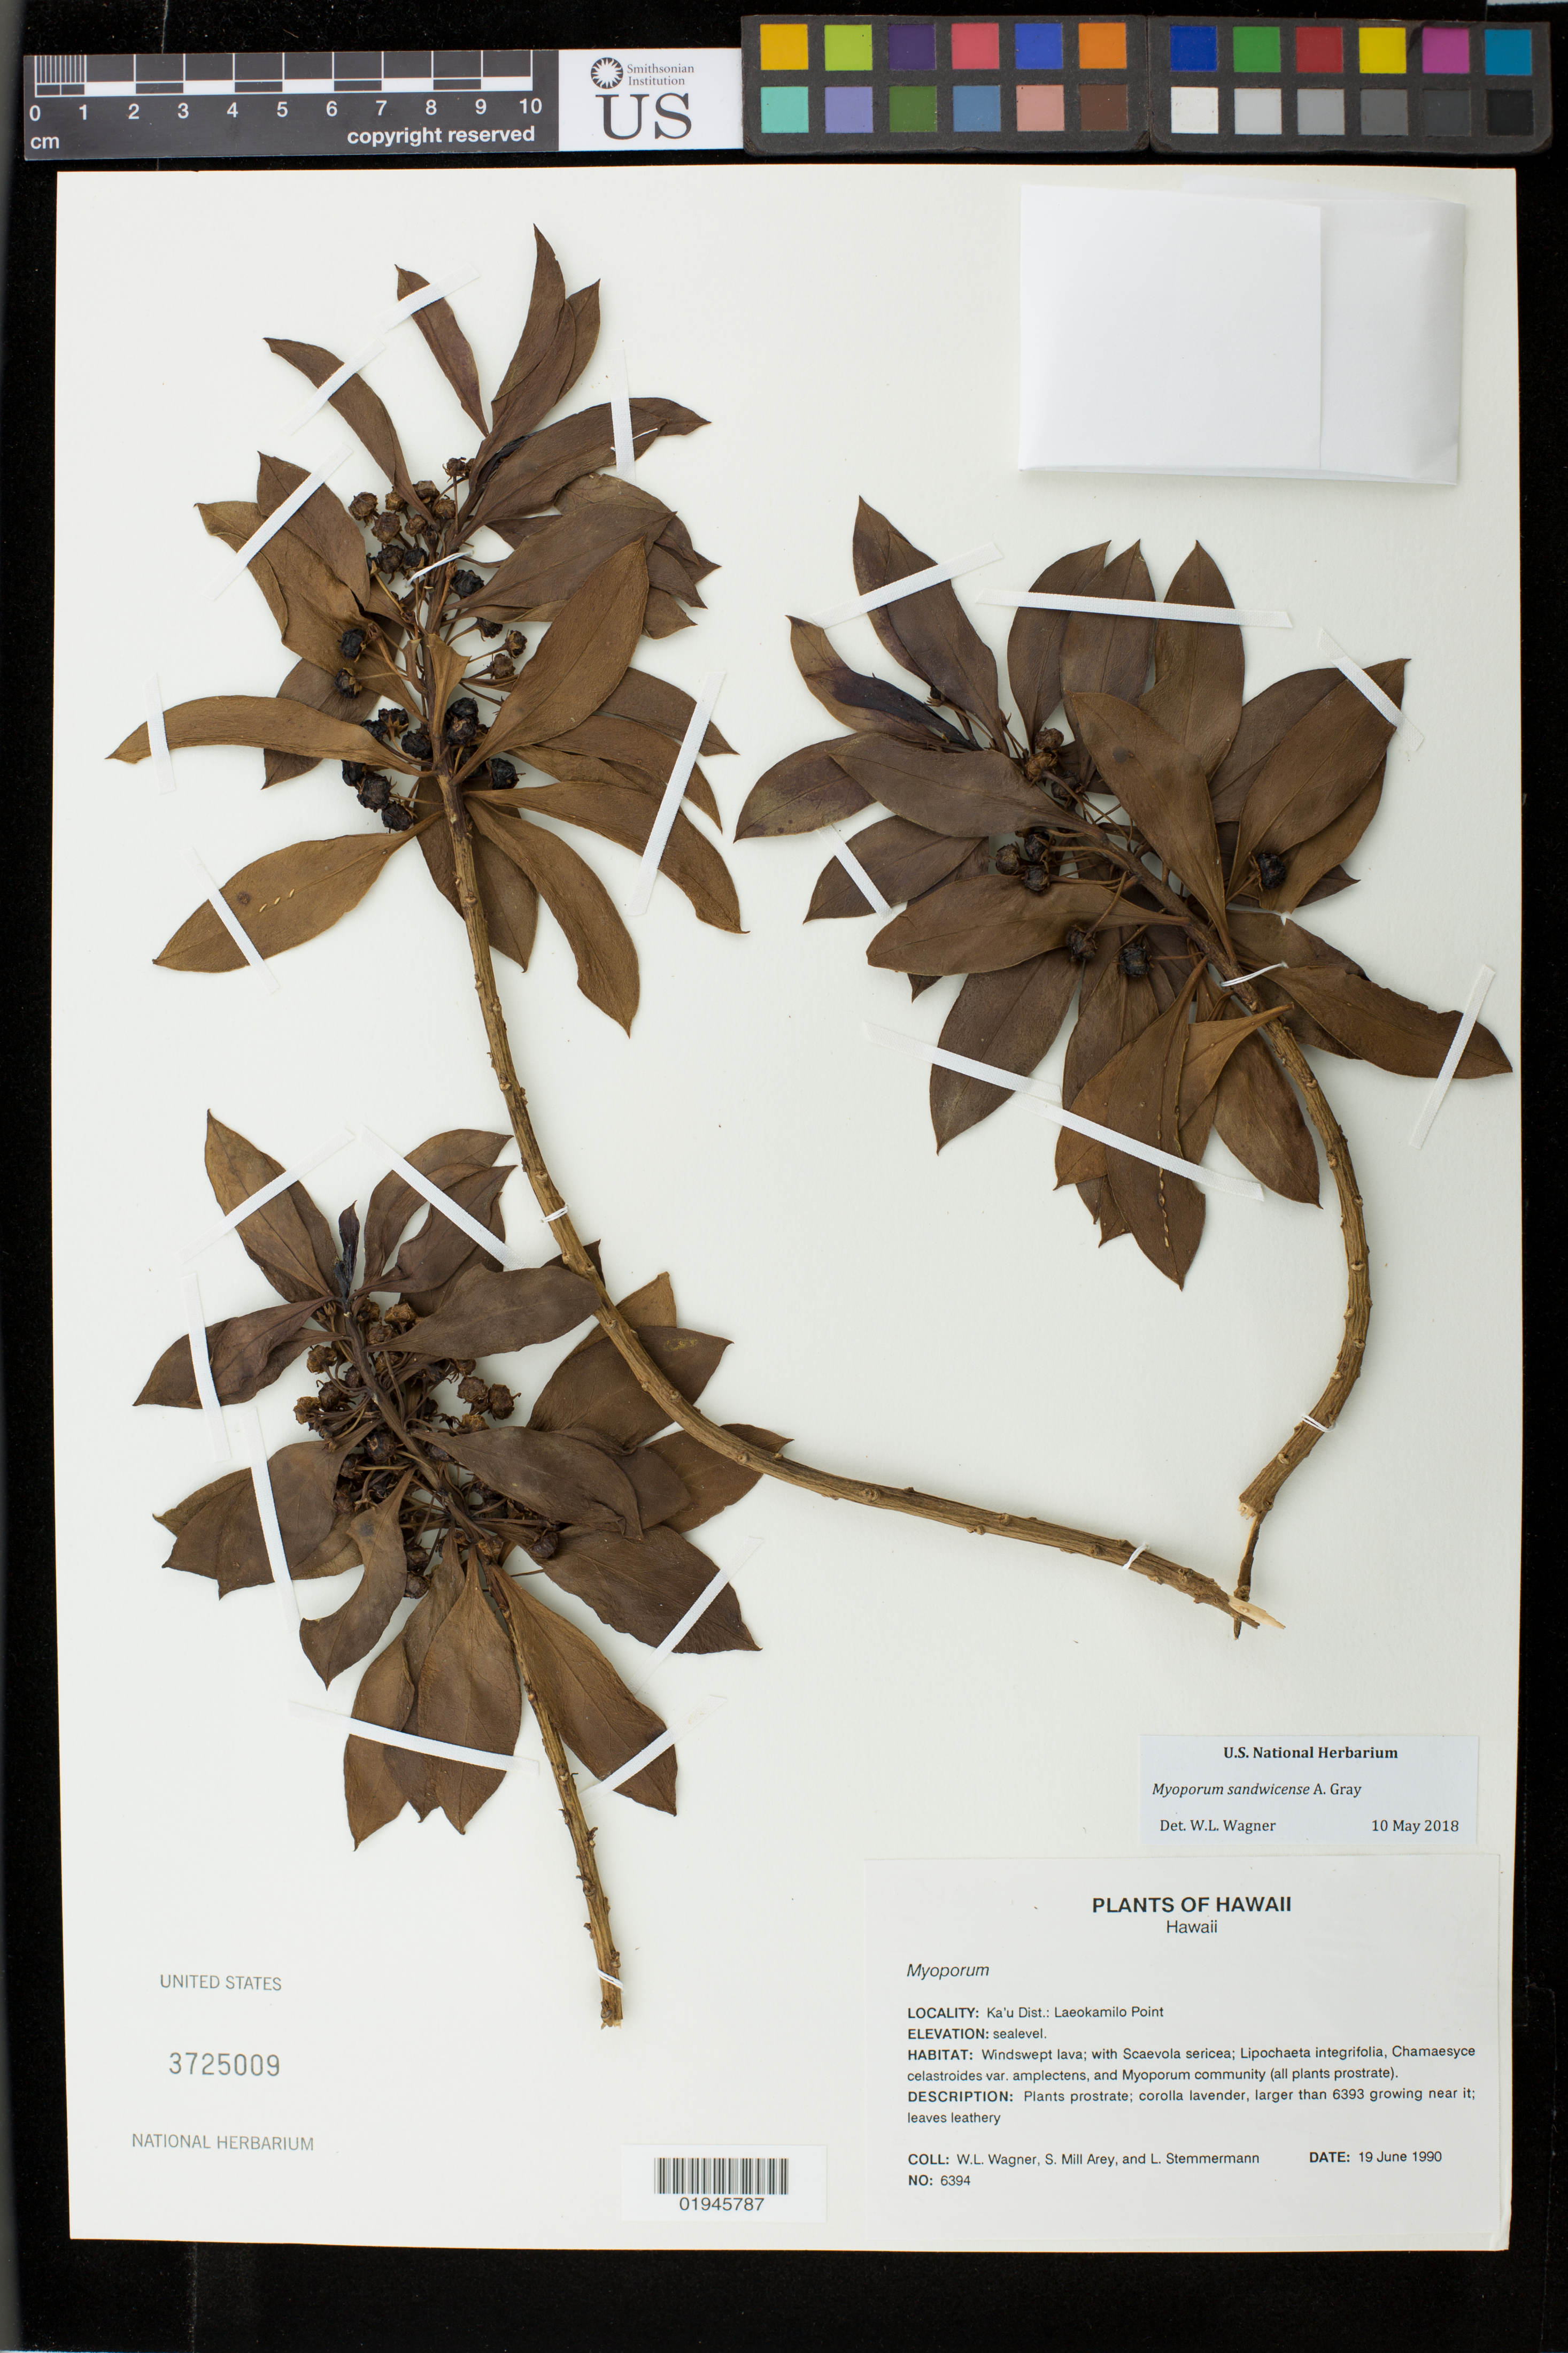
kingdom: Plantae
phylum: Tracheophyta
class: Magnoliopsida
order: Lamiales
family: Scrophulariaceae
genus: Myoporum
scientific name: Myoporum sandwicense subsp. sandwicense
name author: A. Gray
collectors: W. L. Wagner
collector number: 6394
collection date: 1990-06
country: United States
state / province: Hawaii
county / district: Hawaii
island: Hawaii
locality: Ka'u District, Laeokamilo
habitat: Windswept lava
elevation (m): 0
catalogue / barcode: US 37250099